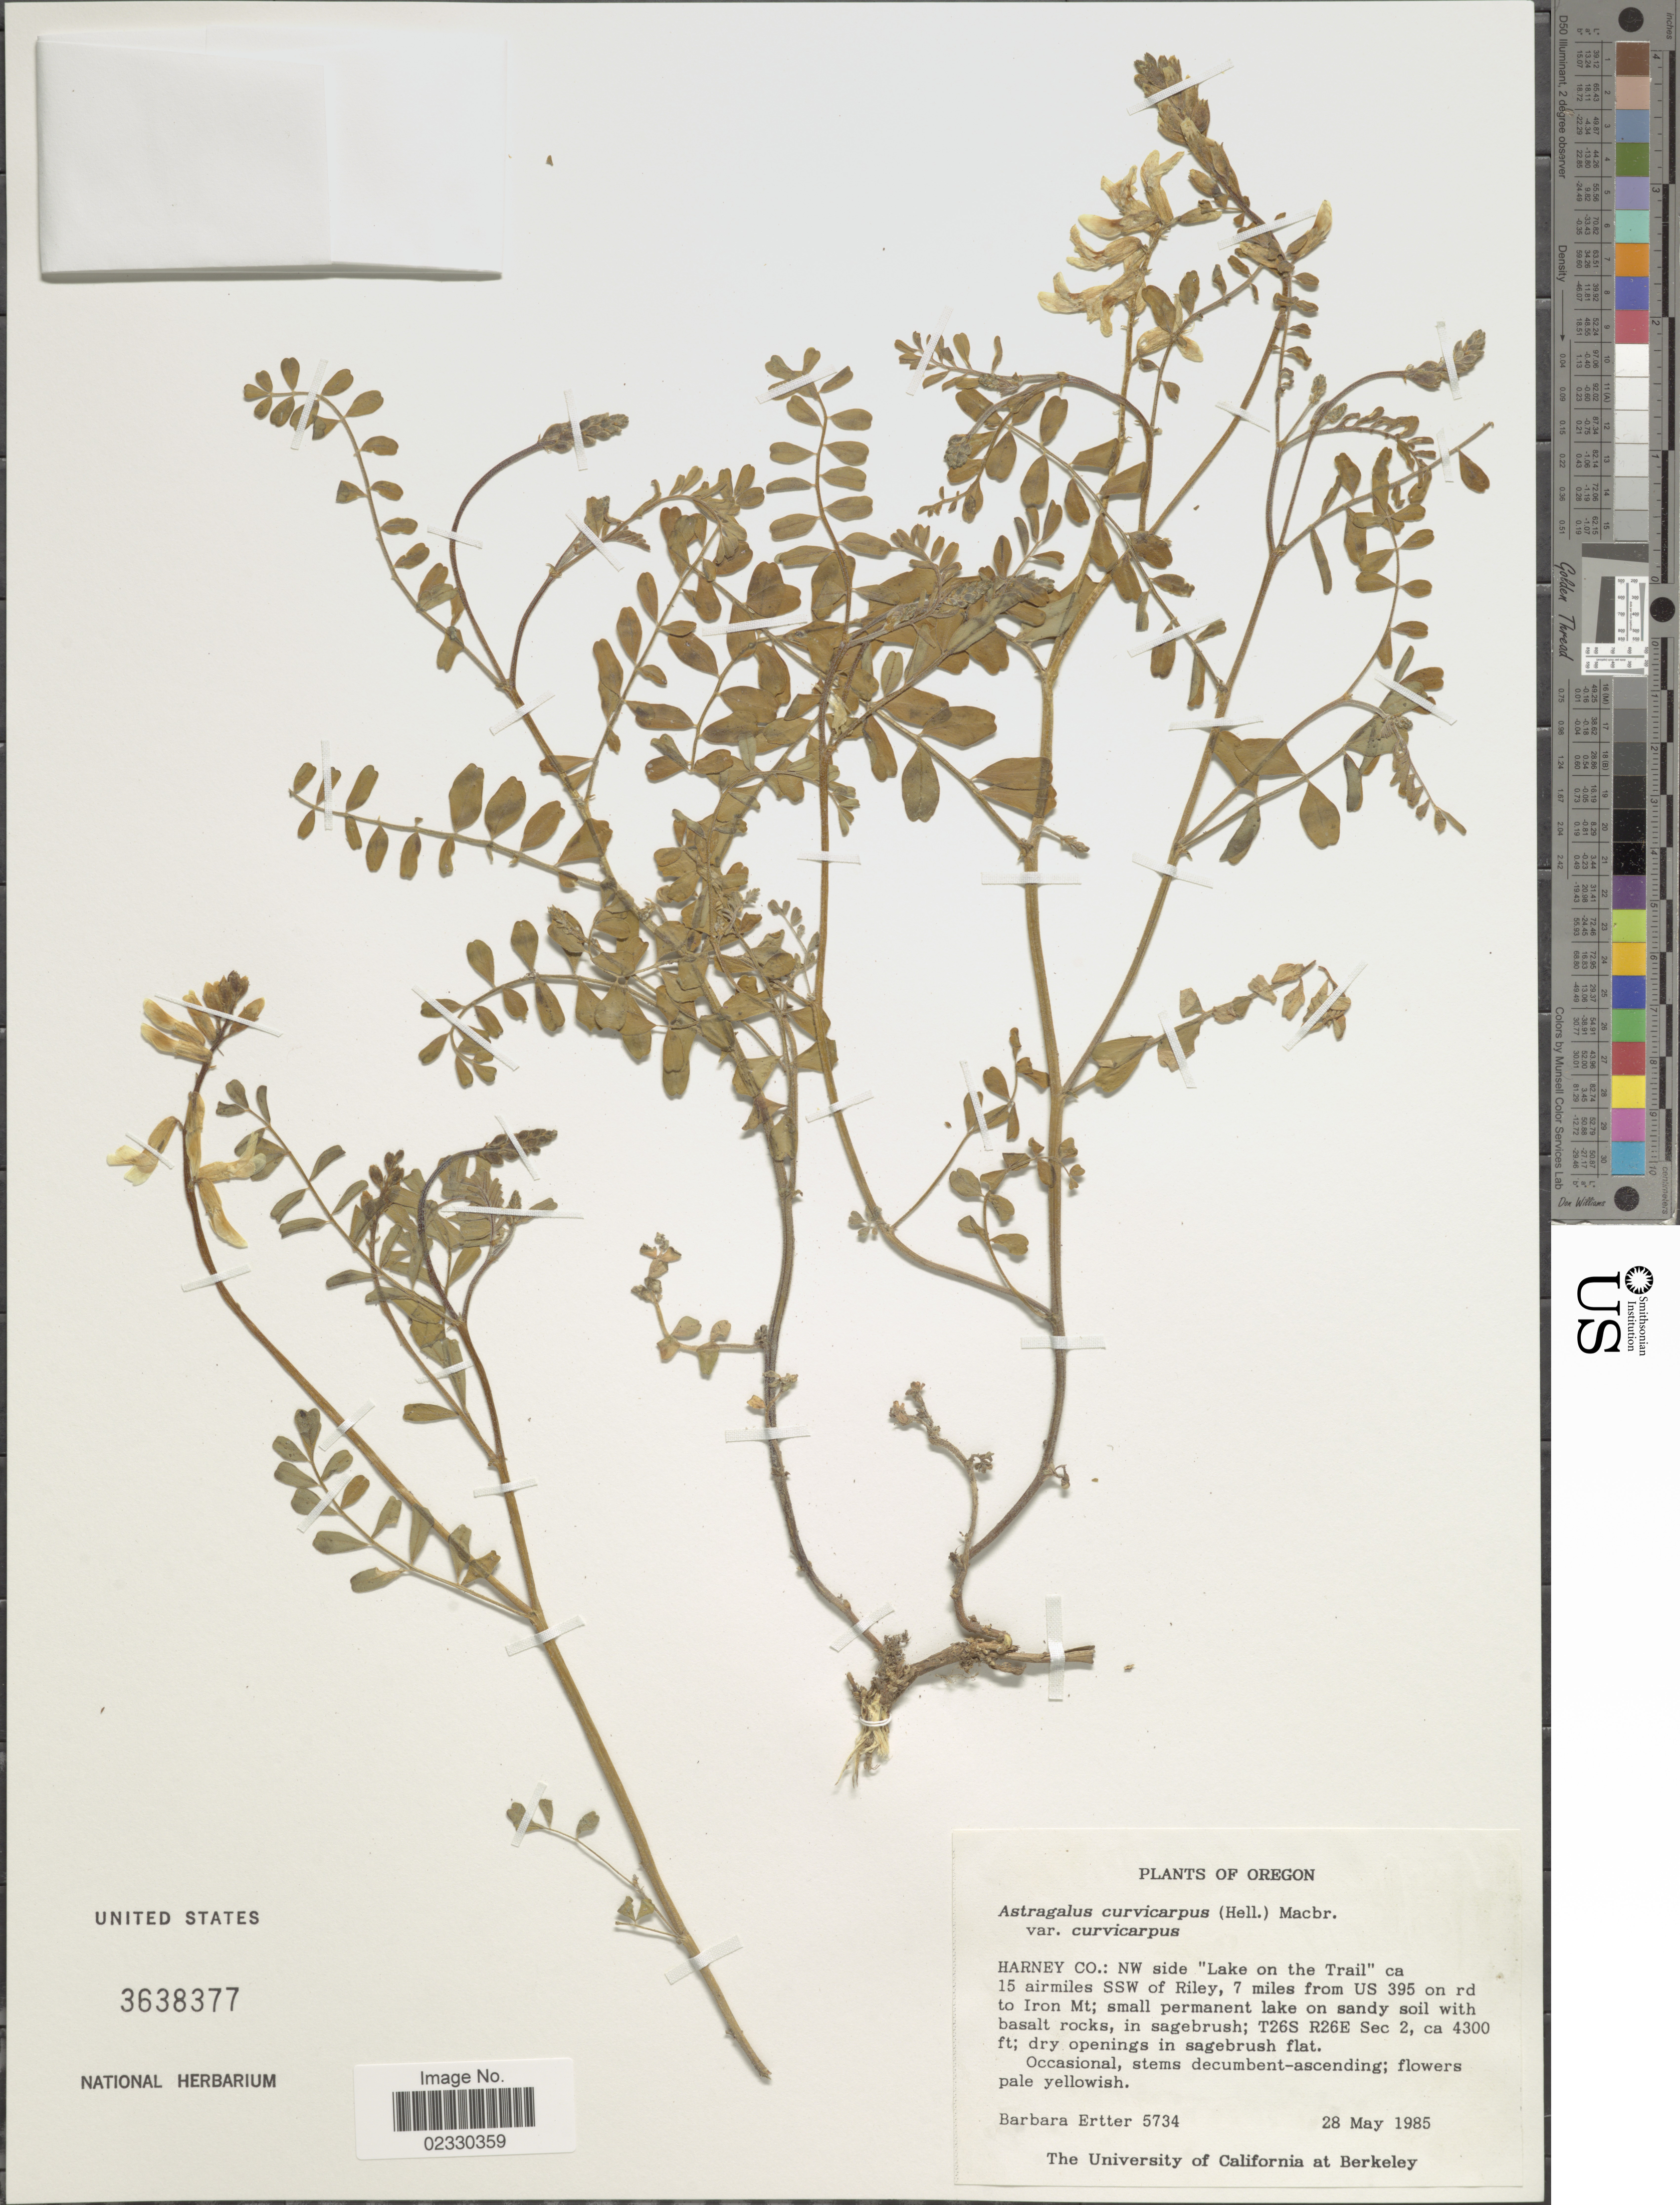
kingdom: Plantae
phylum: Tracheophyta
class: Magnoliopsida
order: Fabales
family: Fabaceae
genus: Astragalus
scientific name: Astragalus curvicarpus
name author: (A. Heller) J.F. Macbr.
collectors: B. Ertter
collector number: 5734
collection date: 1985-05-28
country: United States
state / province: Oregon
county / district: Harney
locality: Harney Co.: NW side "Lake on the Trail", ca 15 airmiles SSW of Riley, 7 miles from US 395 on rd to Iron Mt; small permanent lake; in sagebrush, T26S R26E Sec 2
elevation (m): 1311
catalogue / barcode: US 3638377